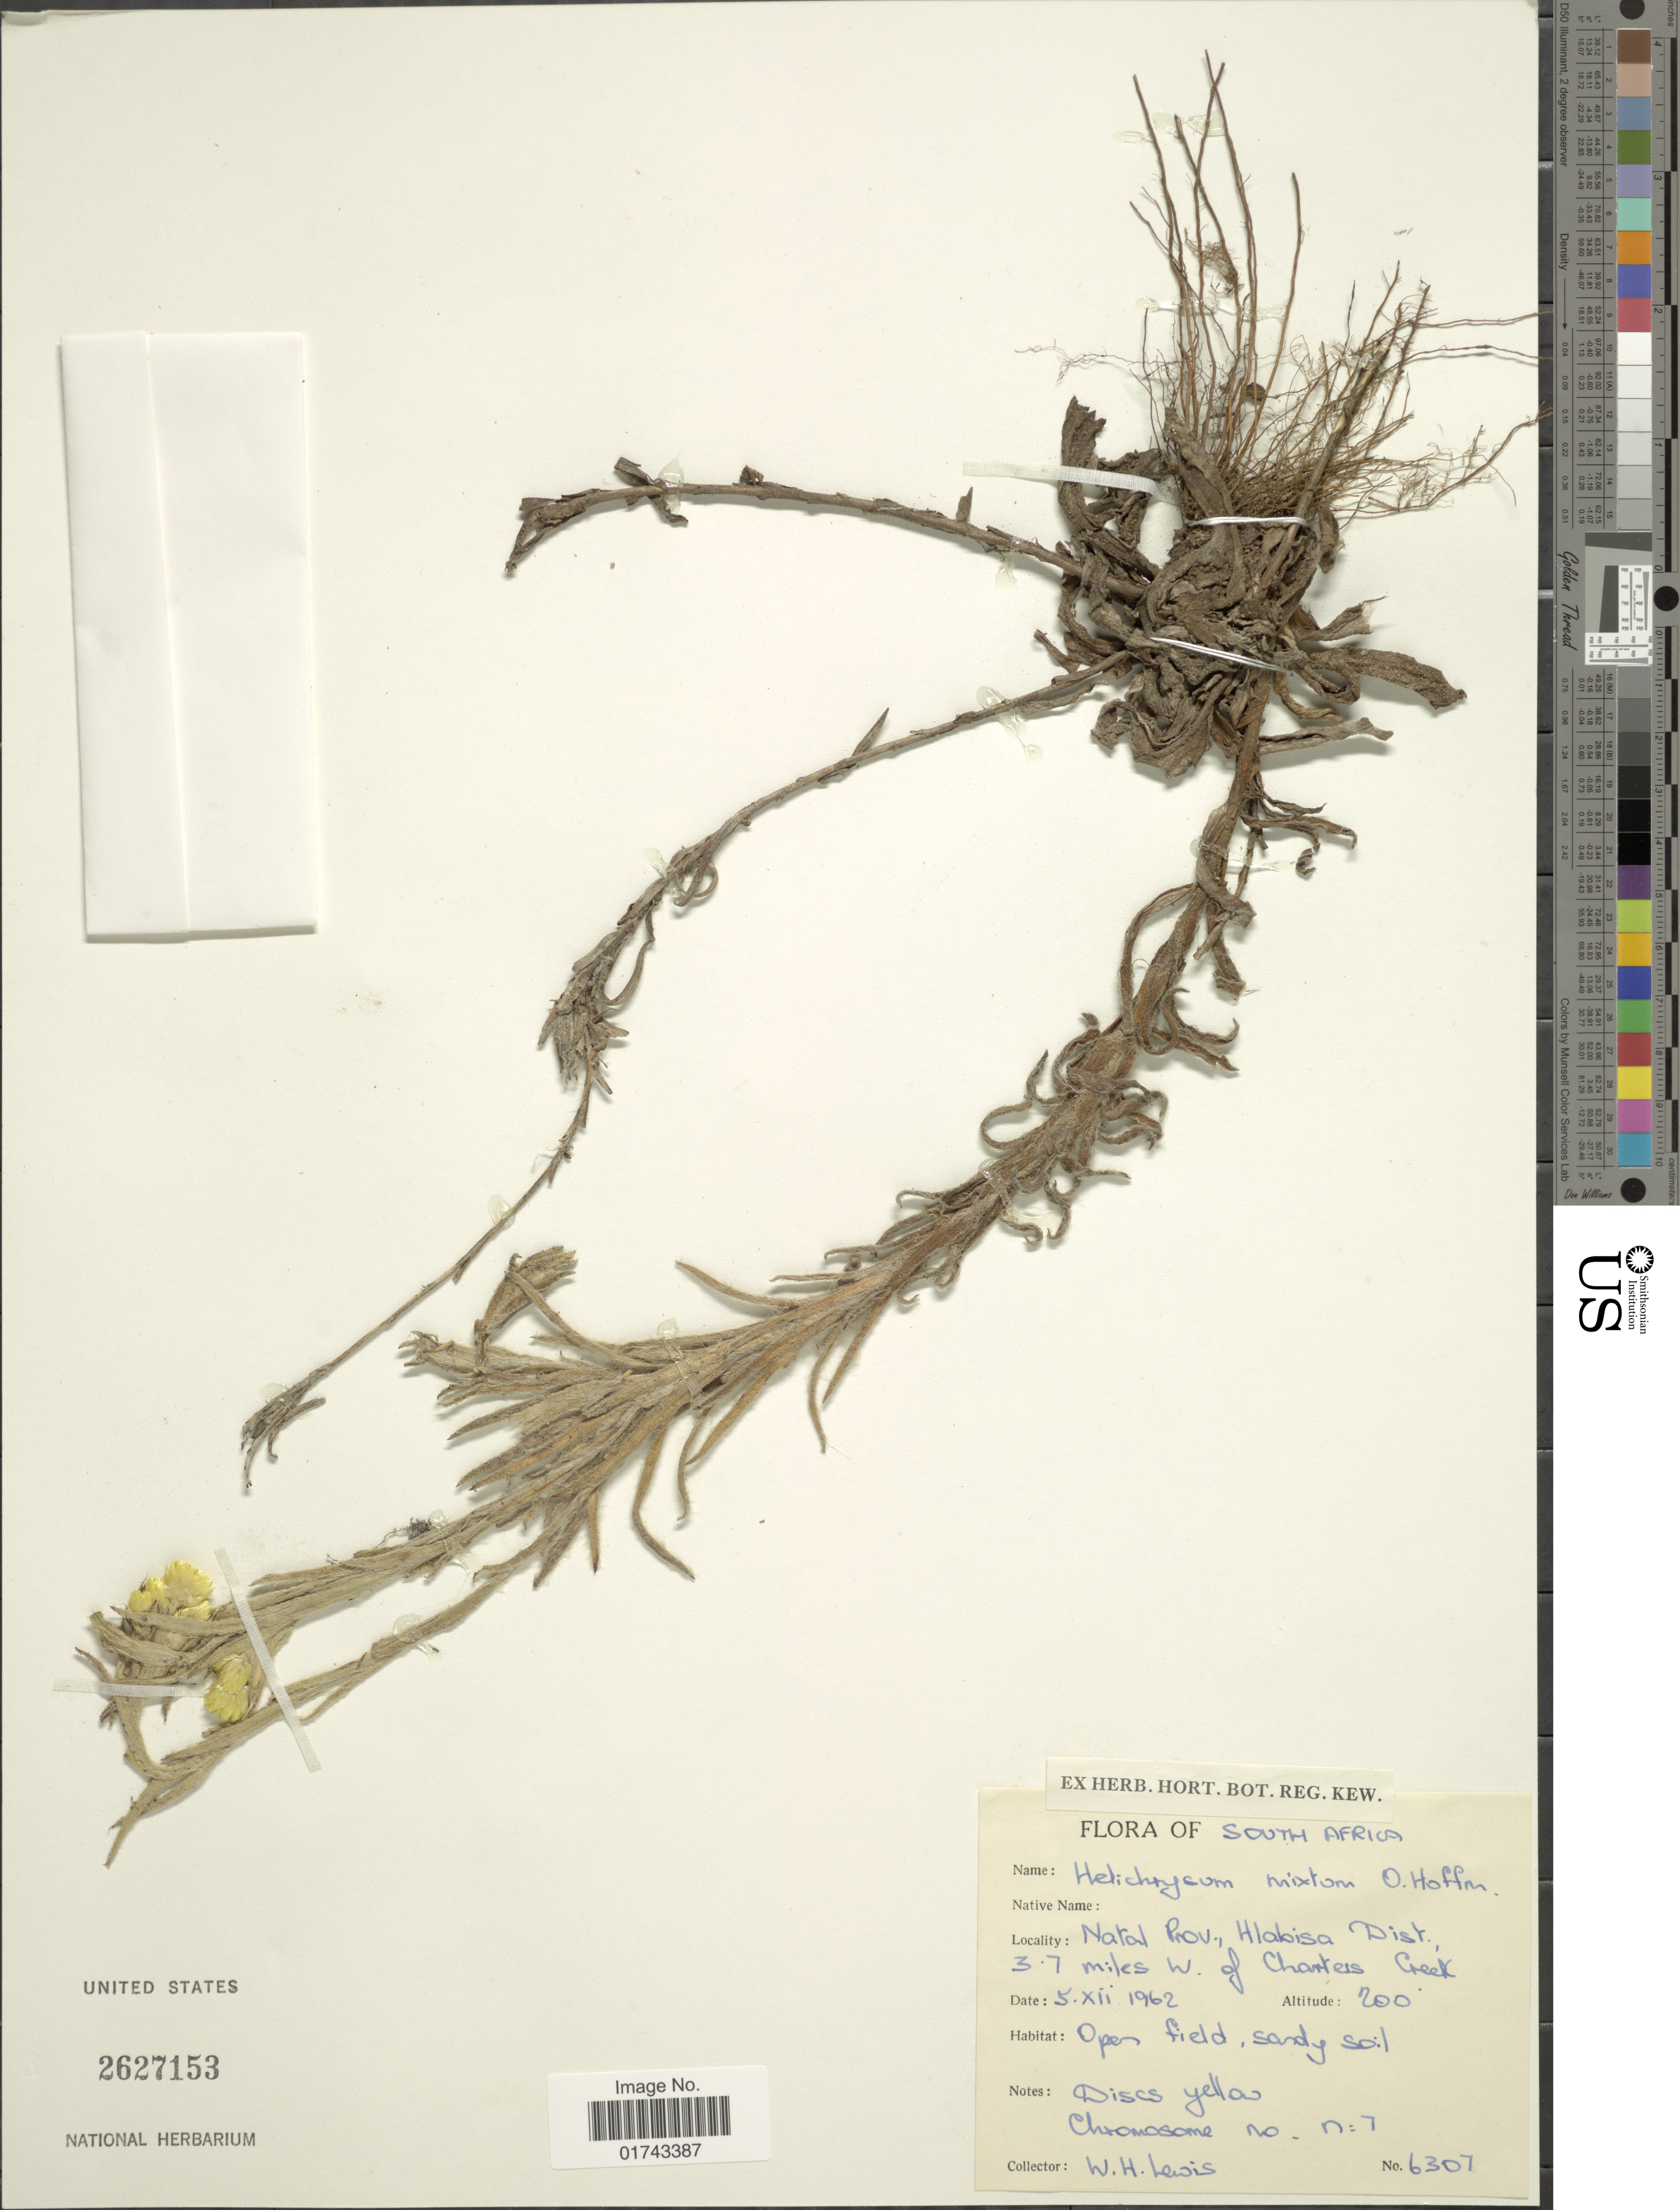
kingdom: Plantae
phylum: Tracheophyta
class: Magnoliopsida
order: Asterales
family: Asteraceae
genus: Helichrysum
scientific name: Helichrysum mixtum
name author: (Kuntze) Moeser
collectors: W. H. Lewis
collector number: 6307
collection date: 1962-12-05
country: South Africa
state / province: KwaZulu-Natal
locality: Natal Prov., Hlabisa Dist., 3.7 miles W. of Chanters Creek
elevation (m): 61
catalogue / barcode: US 2627153